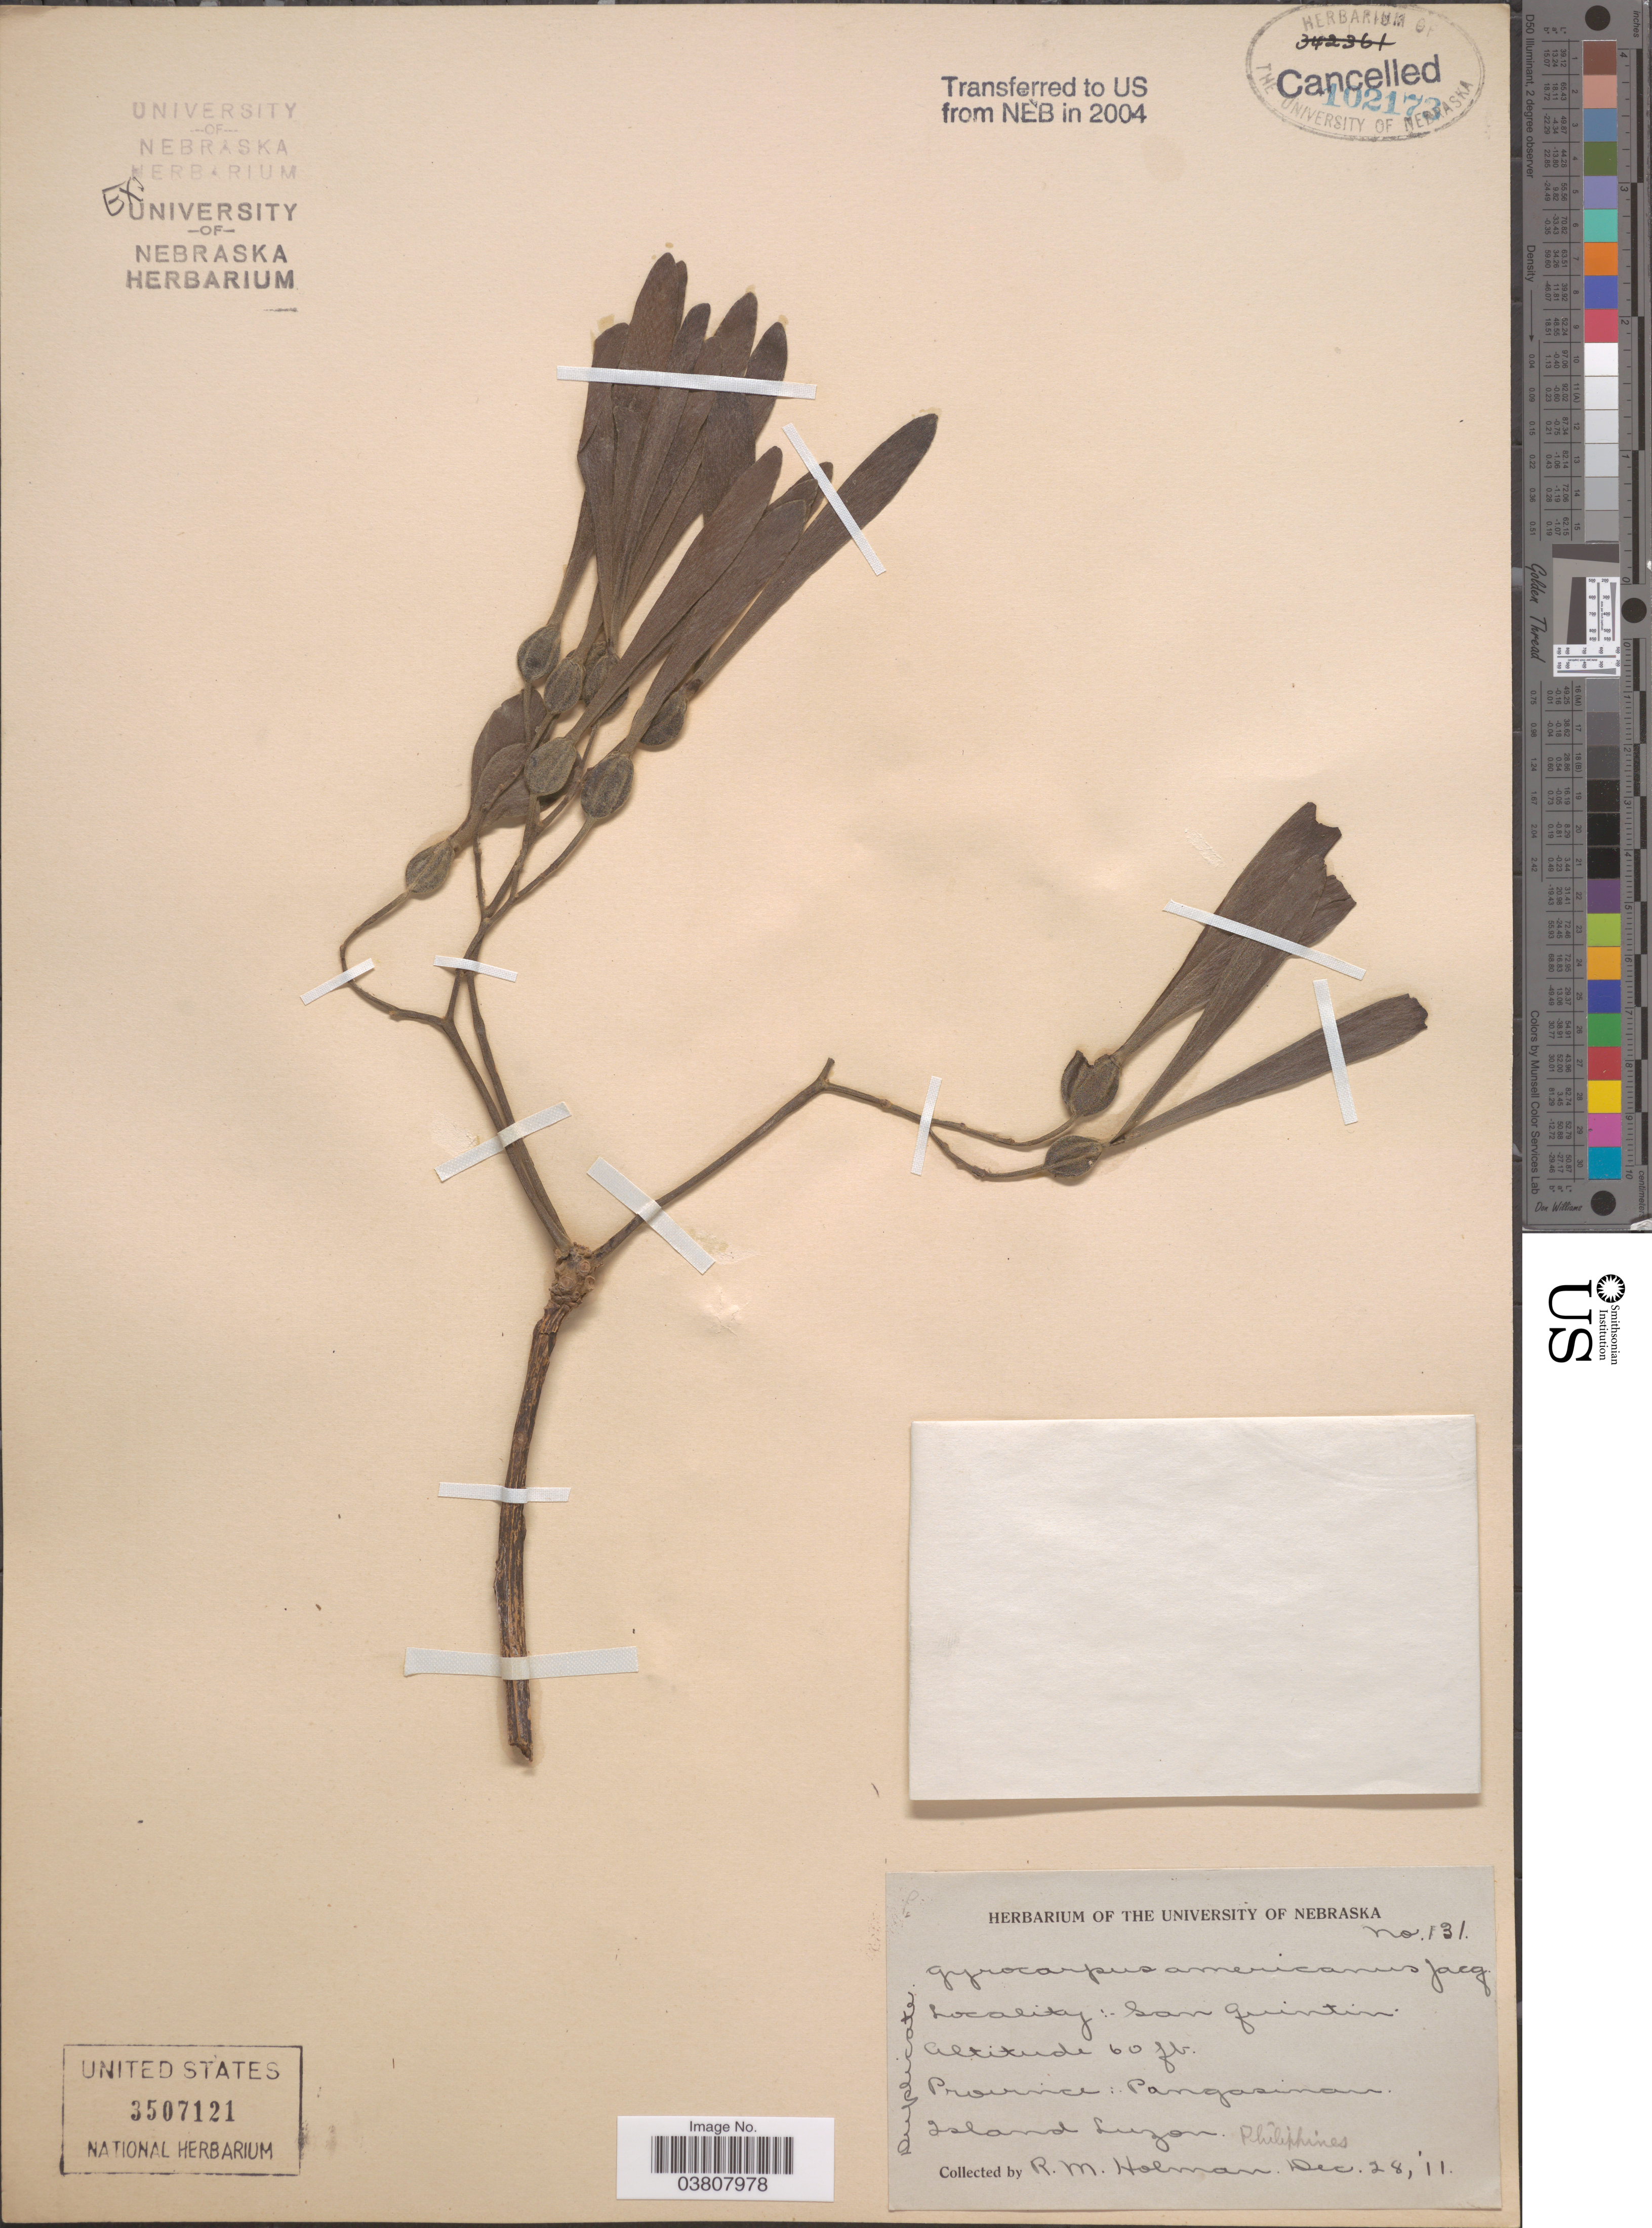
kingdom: Plantae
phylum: Tracheophyta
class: Magnoliopsida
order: Laurales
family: Hernandiaceae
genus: Gyrocarpus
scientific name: Gyrocarpus americanus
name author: Jacq.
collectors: R. Holman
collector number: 131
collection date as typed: Transcribed d/m/y: 28/12/11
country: Philippines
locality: Province: Pangasinan. Island Luzon.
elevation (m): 18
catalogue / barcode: US 3507121